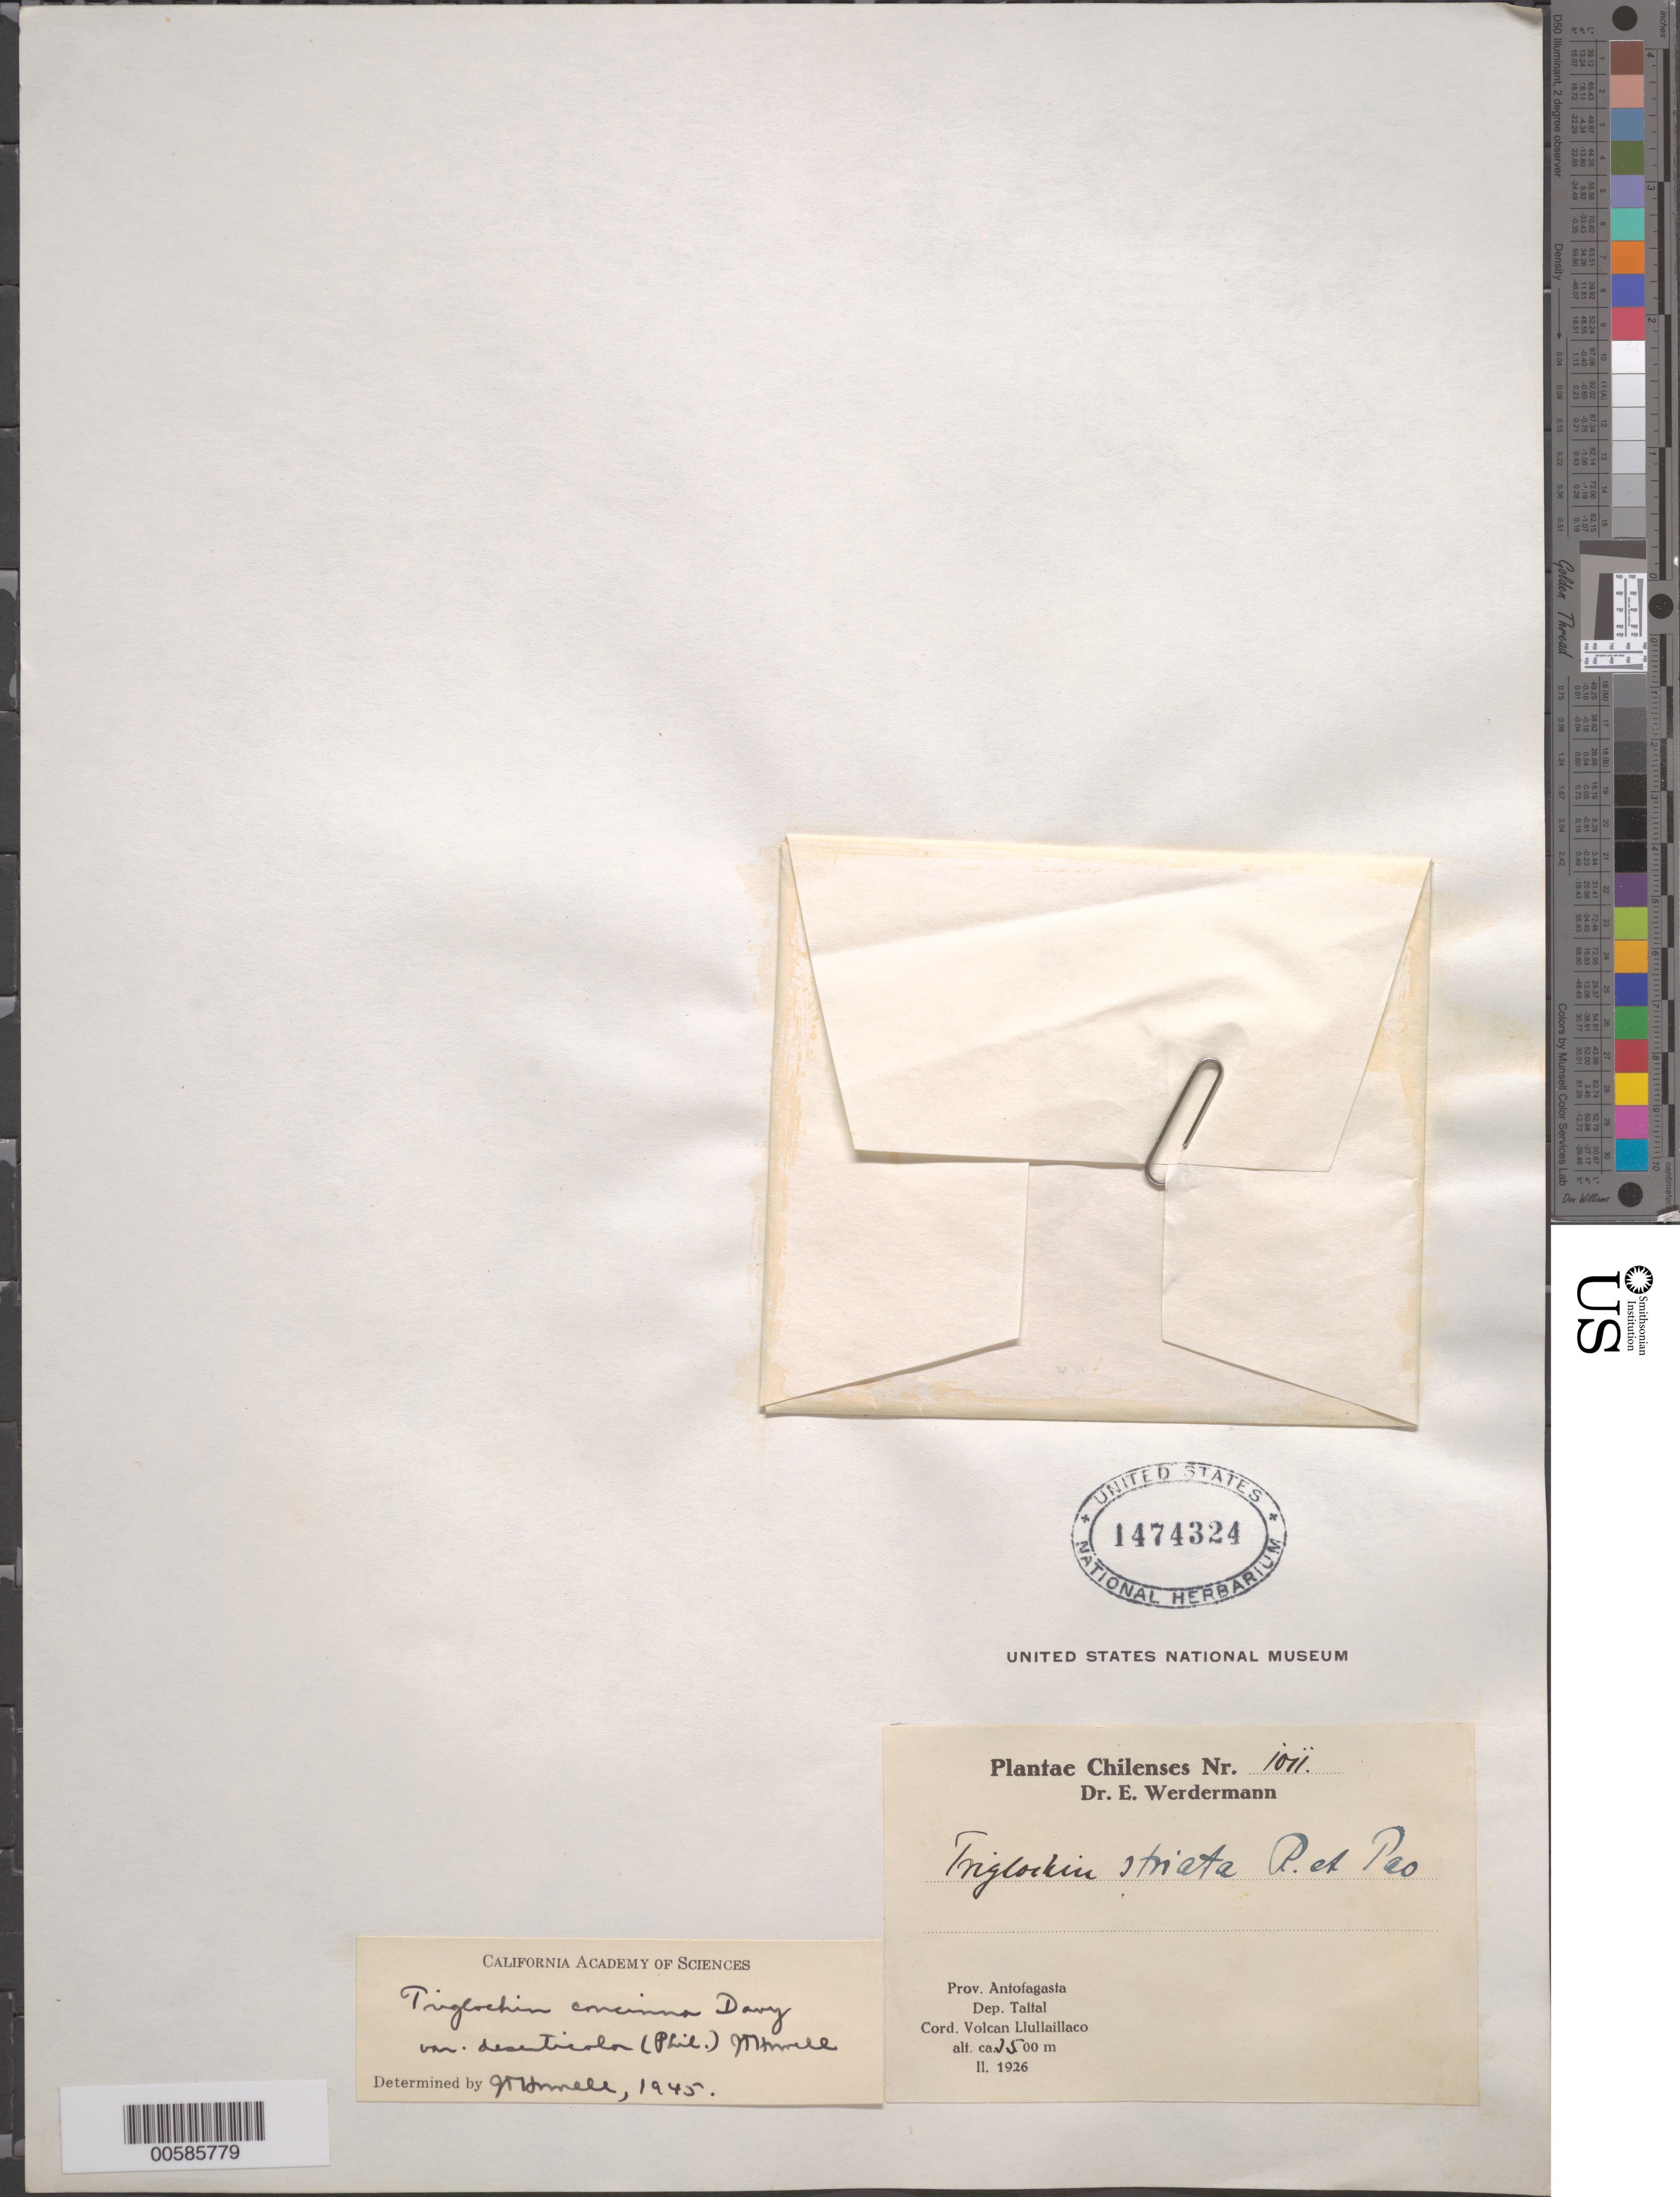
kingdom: Plantae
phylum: Tracheophyta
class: Liliopsida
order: Alismatales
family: Juncaginaceae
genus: Triglochin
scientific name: Triglochin concinna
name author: Davy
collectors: E. Werdermann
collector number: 1011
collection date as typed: Feb 1926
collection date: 1926-02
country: Chile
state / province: Antofagasta (II)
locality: Taital, Volcan Llullailaco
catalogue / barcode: US 1474324